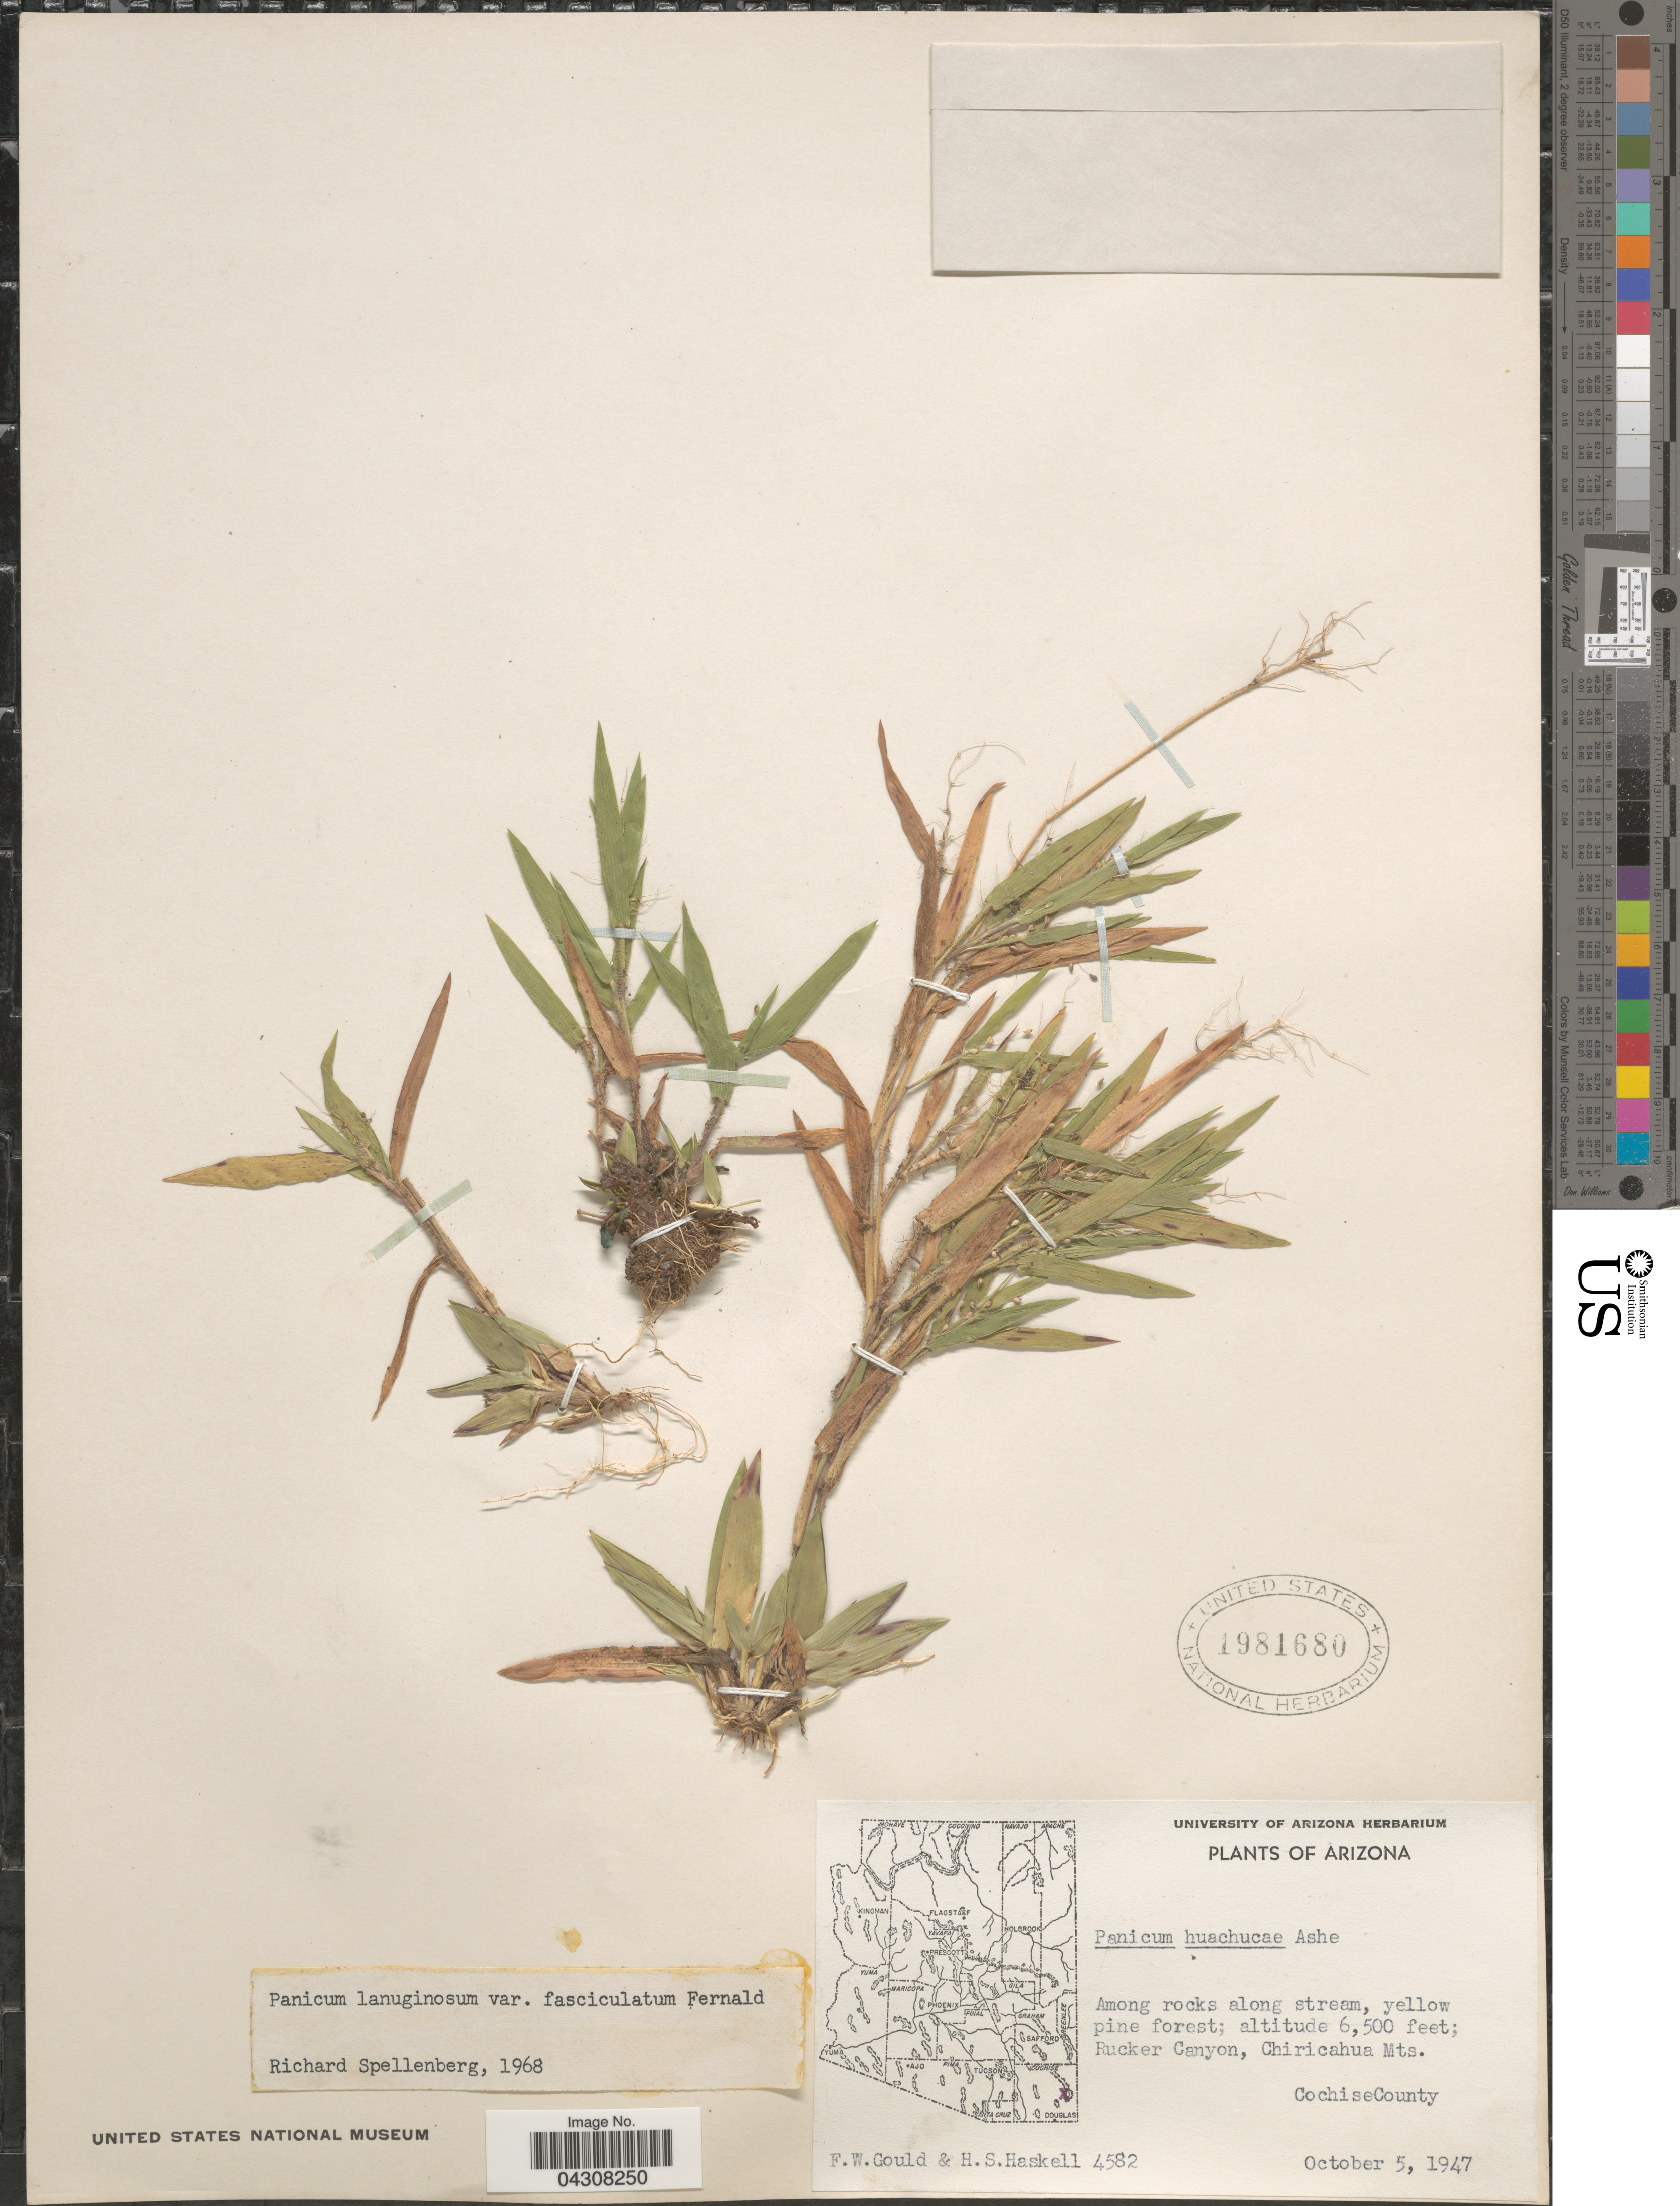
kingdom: Plantae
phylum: Tracheophyta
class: Liliopsida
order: Poales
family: Poaceae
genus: Dichanthelium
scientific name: Dichanthelium acuminatum var. acuminatum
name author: (Sw.) Gould & C.A. Clark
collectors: F. W. Gould & H. Haskell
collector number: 4582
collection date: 1947-10-05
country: United States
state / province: Arizona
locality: Among rocks along stream, yellow pine forest; Rucker Canyon, Chiricahua Mts. Cochise County.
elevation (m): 1981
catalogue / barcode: US 1981680